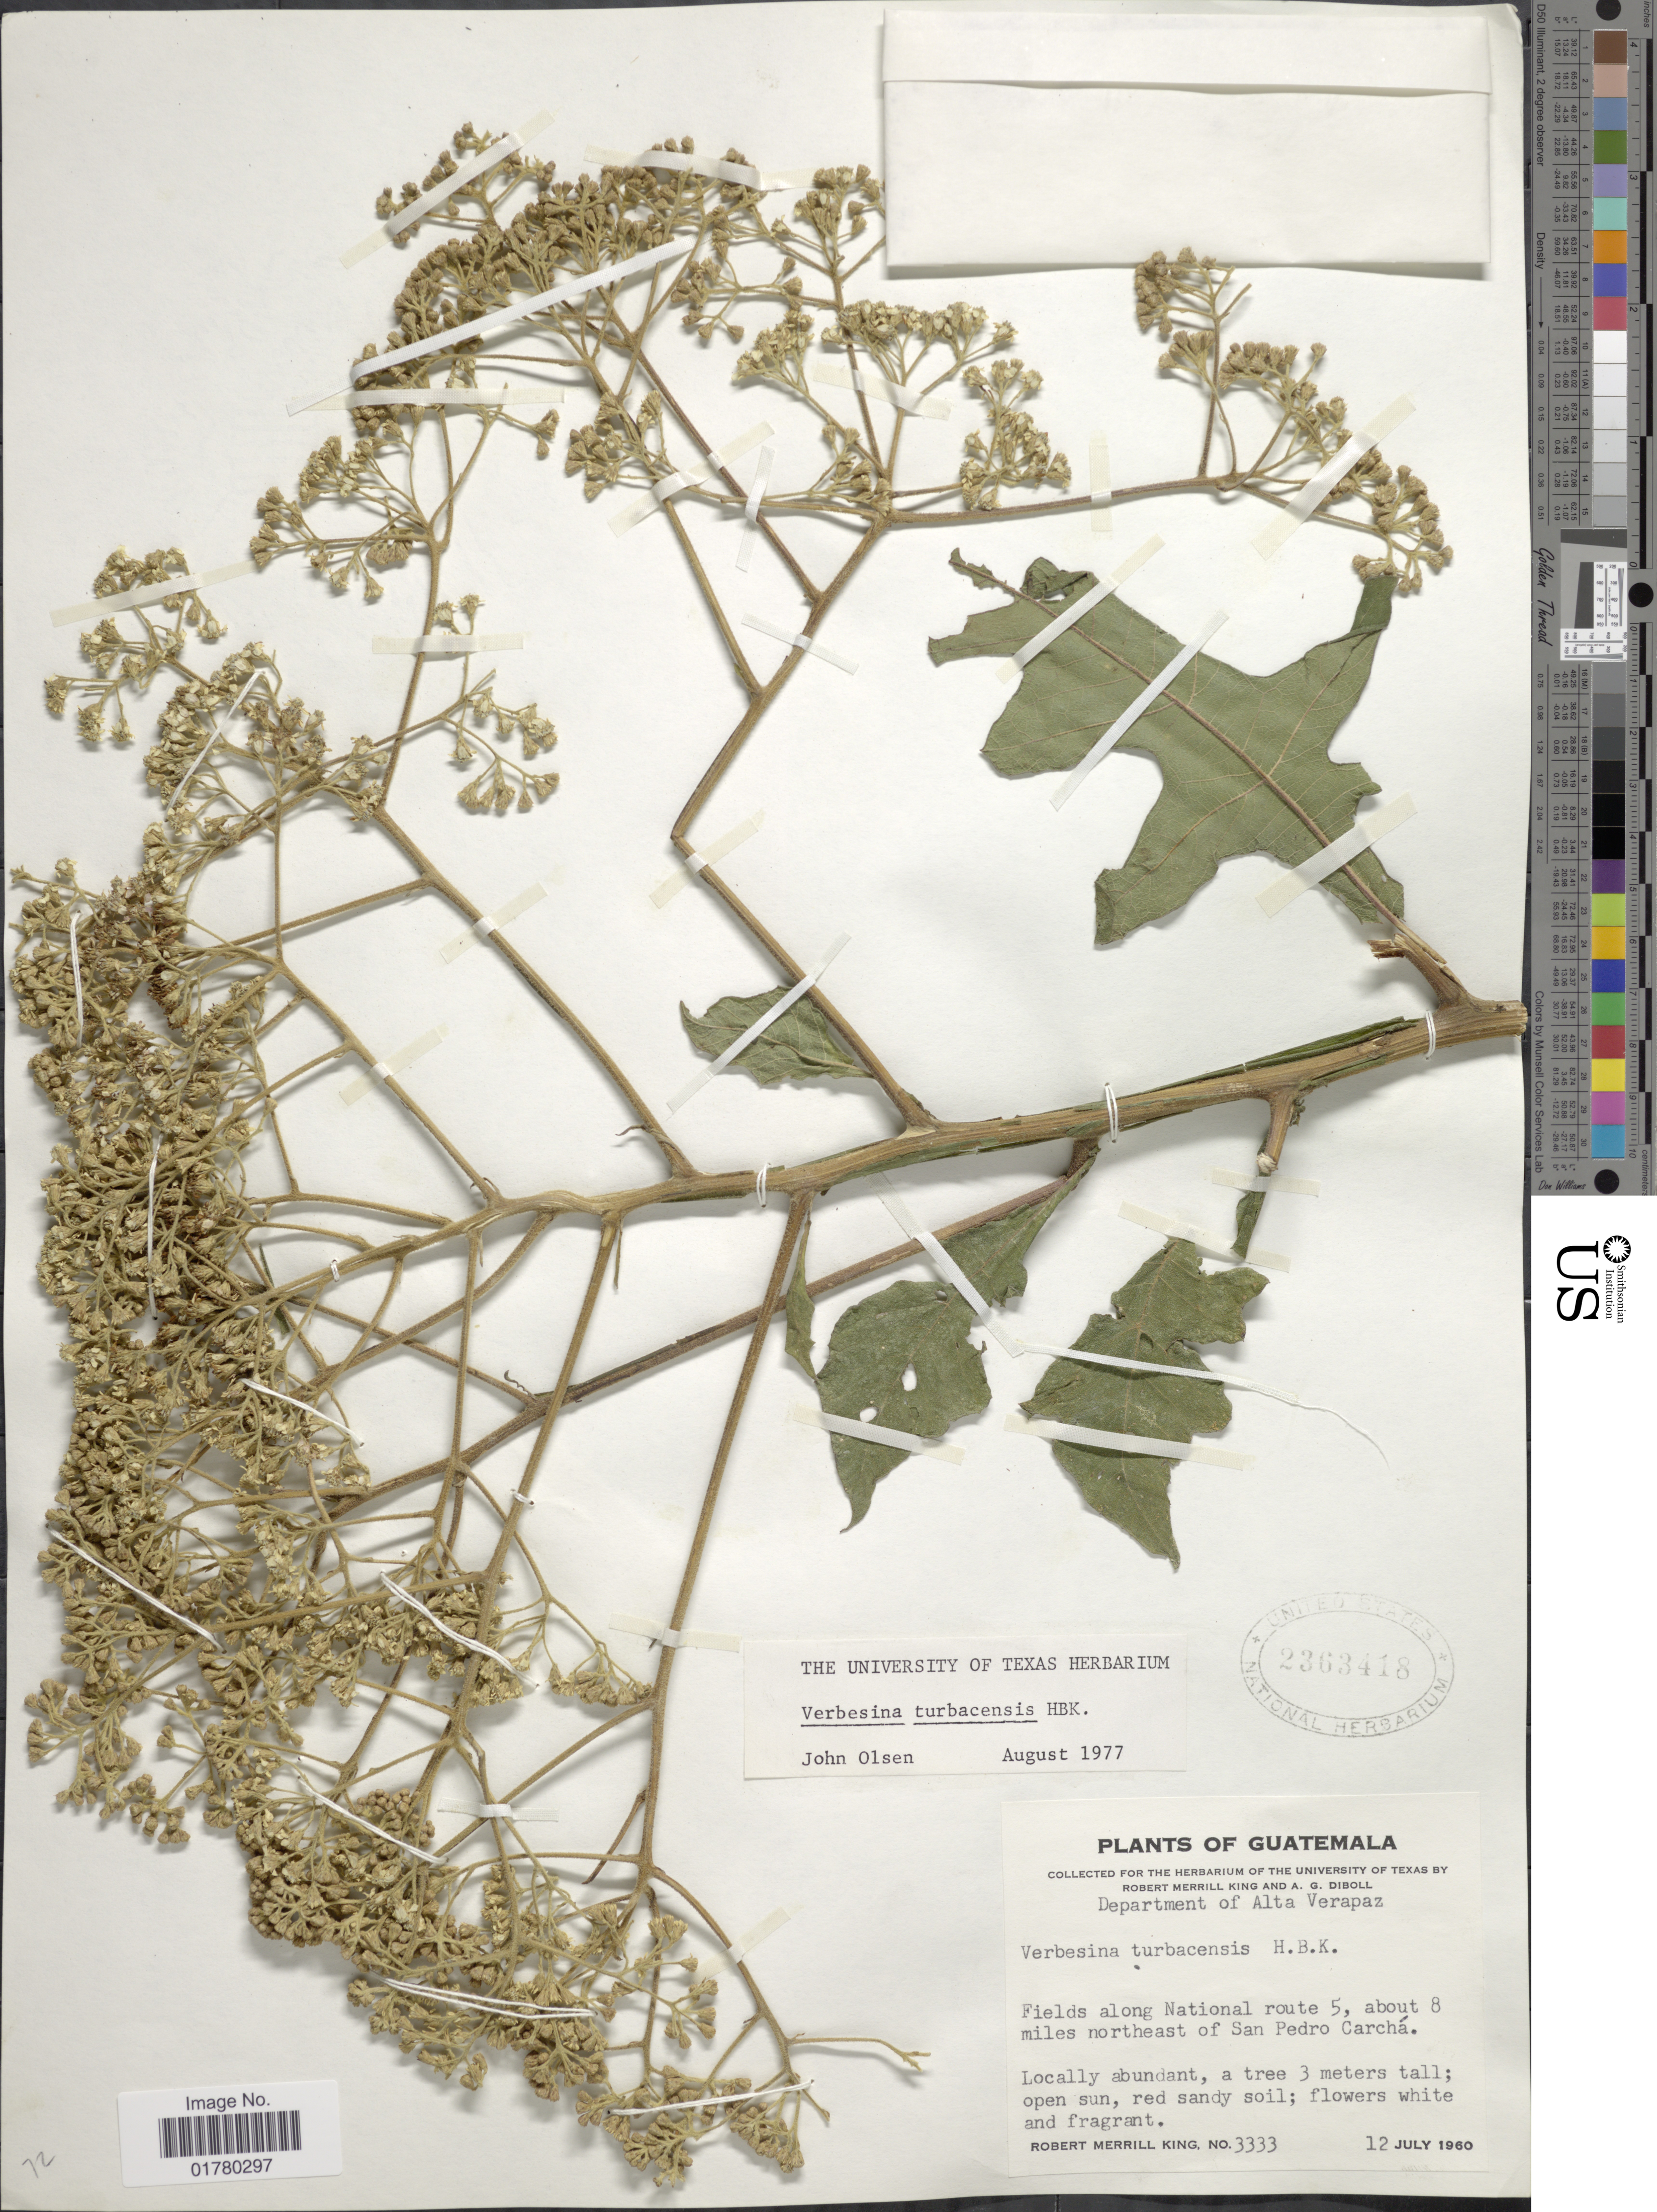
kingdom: Plantae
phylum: Tracheophyta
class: Magnoliopsida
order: Asterales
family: Asteraceae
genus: Verbesina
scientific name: Verbesina turbacensis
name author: Kunth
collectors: R. M. King & A. Diboll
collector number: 3333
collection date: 1960-07-12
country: Guatemala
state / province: Alta Verapaz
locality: Fields along National route 5, about 8 miles northeast of San Pedro Carchá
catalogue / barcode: US 2363418